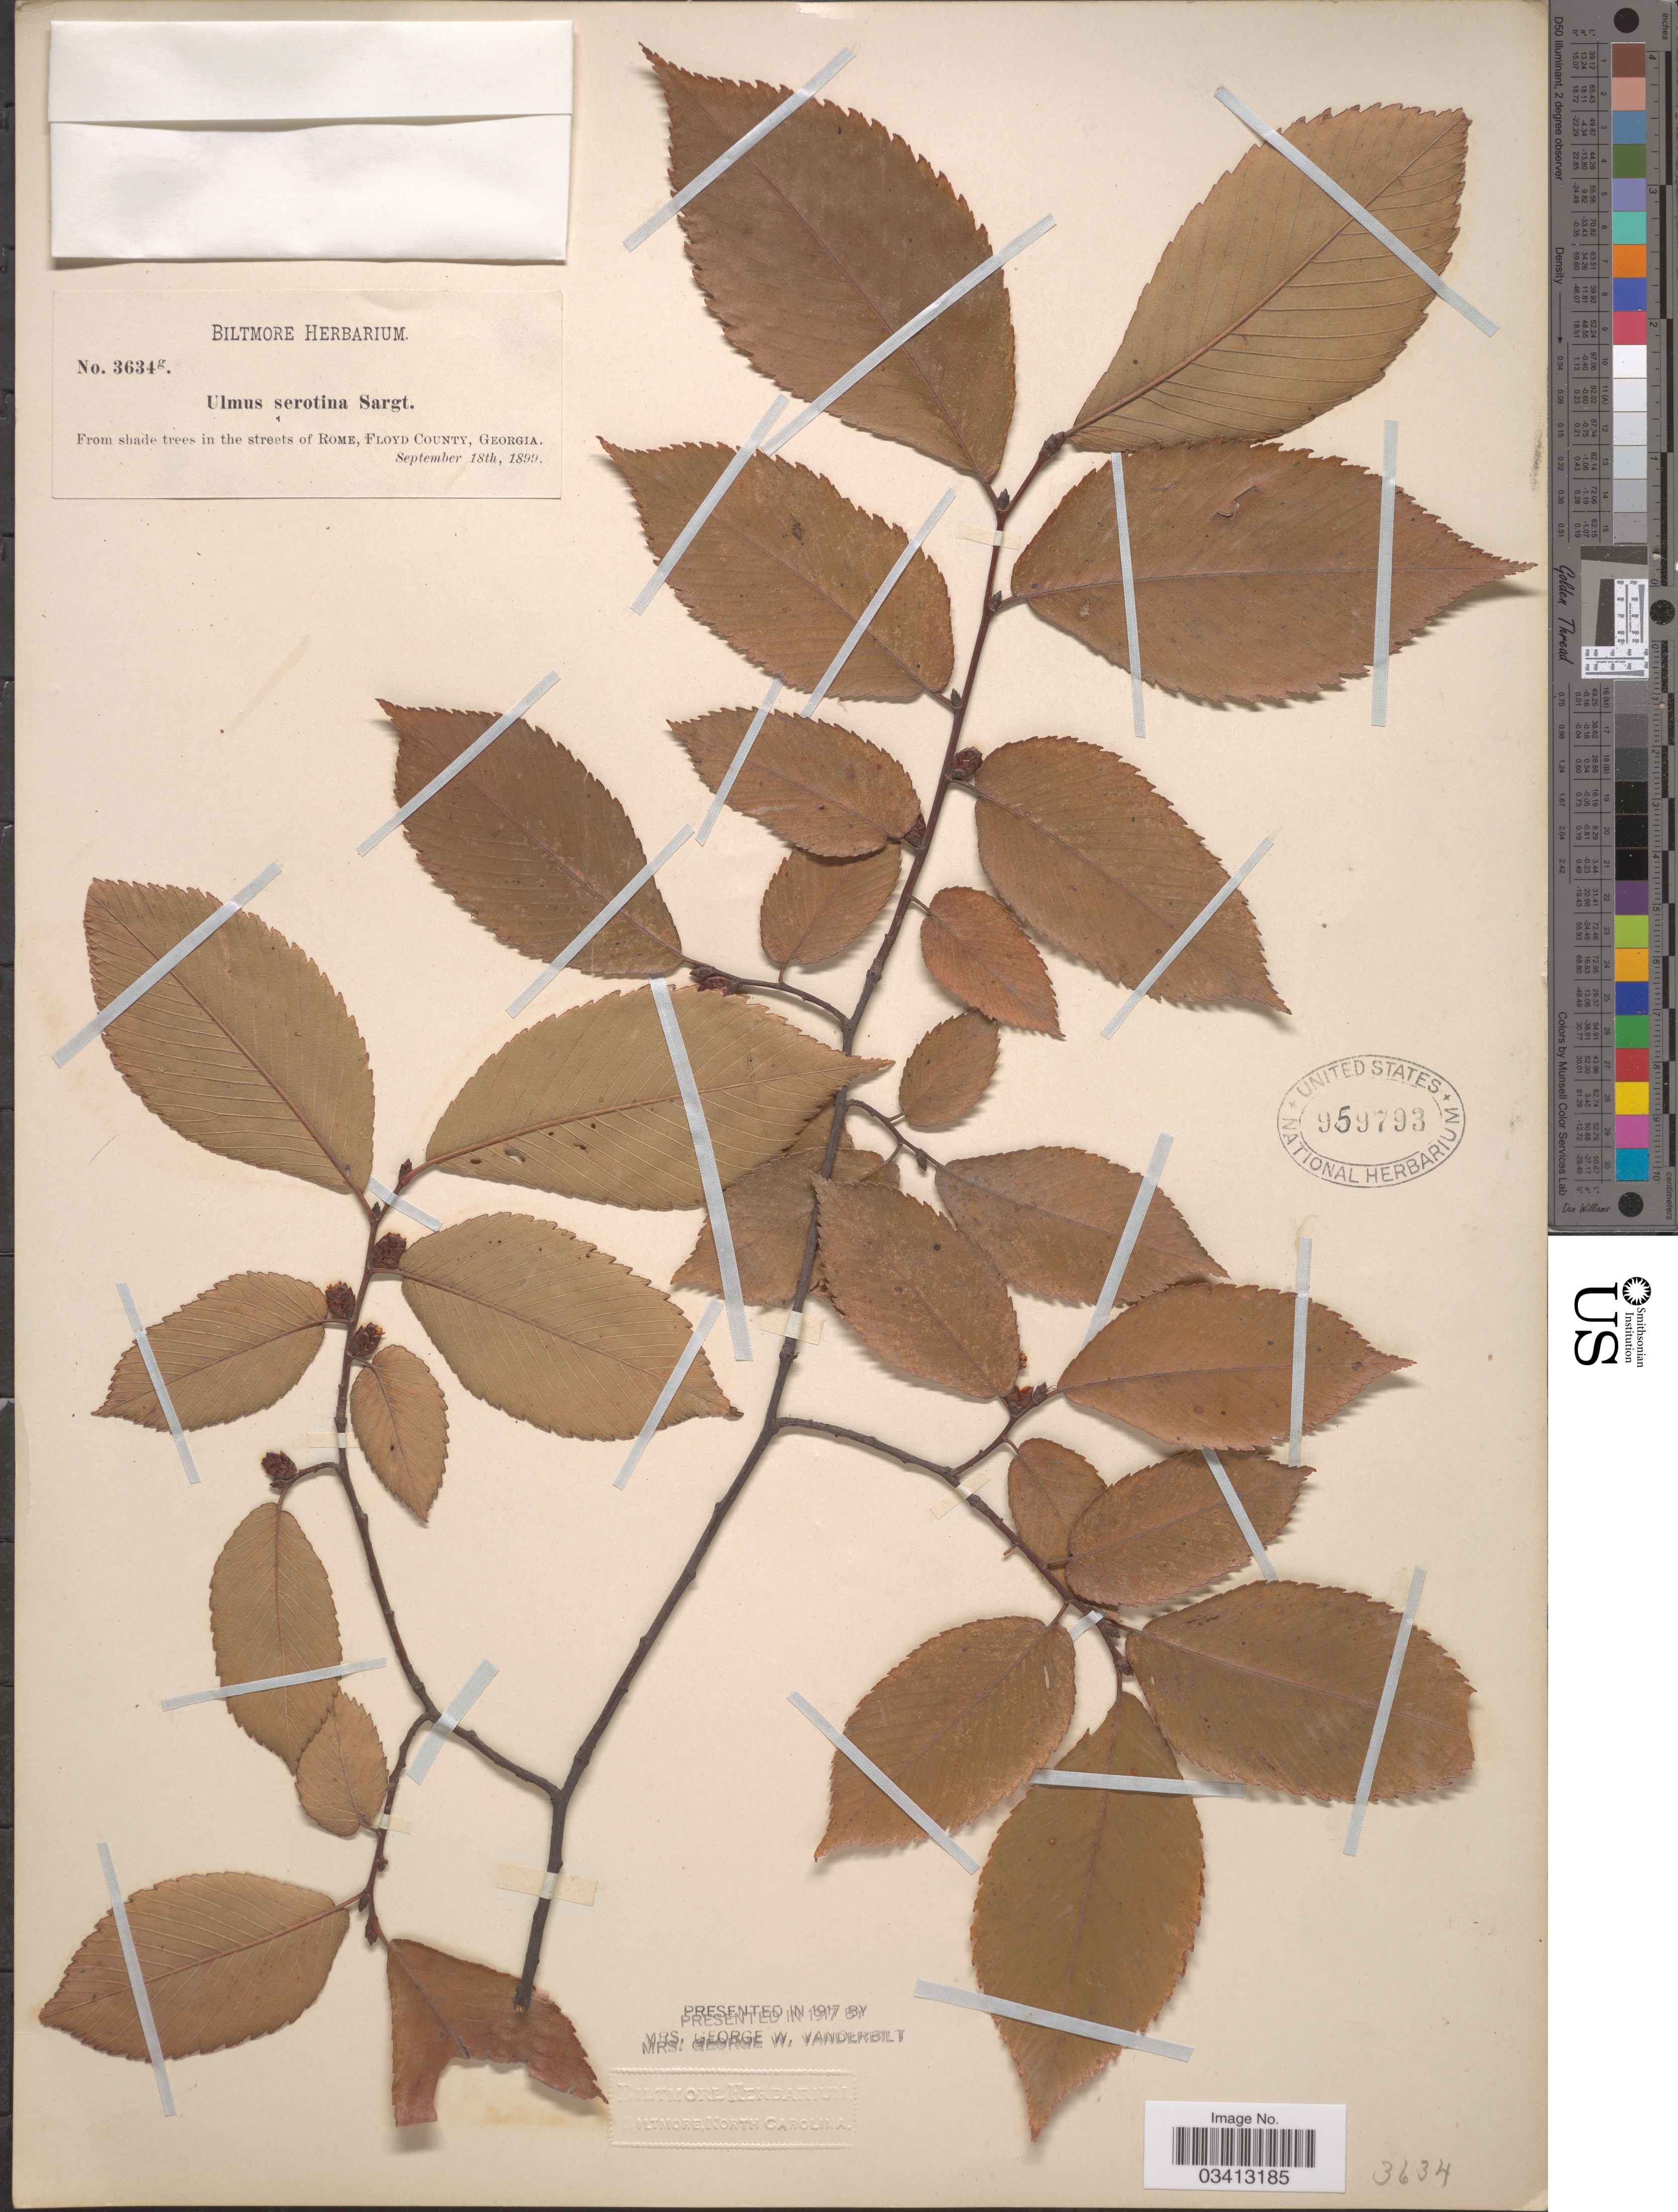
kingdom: Plantae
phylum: Tracheophyta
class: Magnoliopsida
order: Rosales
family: Ulmaceae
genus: Ulmus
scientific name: Ulmus serotina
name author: Sarg.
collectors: ex herb. Biltmore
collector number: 3634g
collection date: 1899-09-18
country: United States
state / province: Georgia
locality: Rome, Floyd County.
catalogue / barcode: US 959793